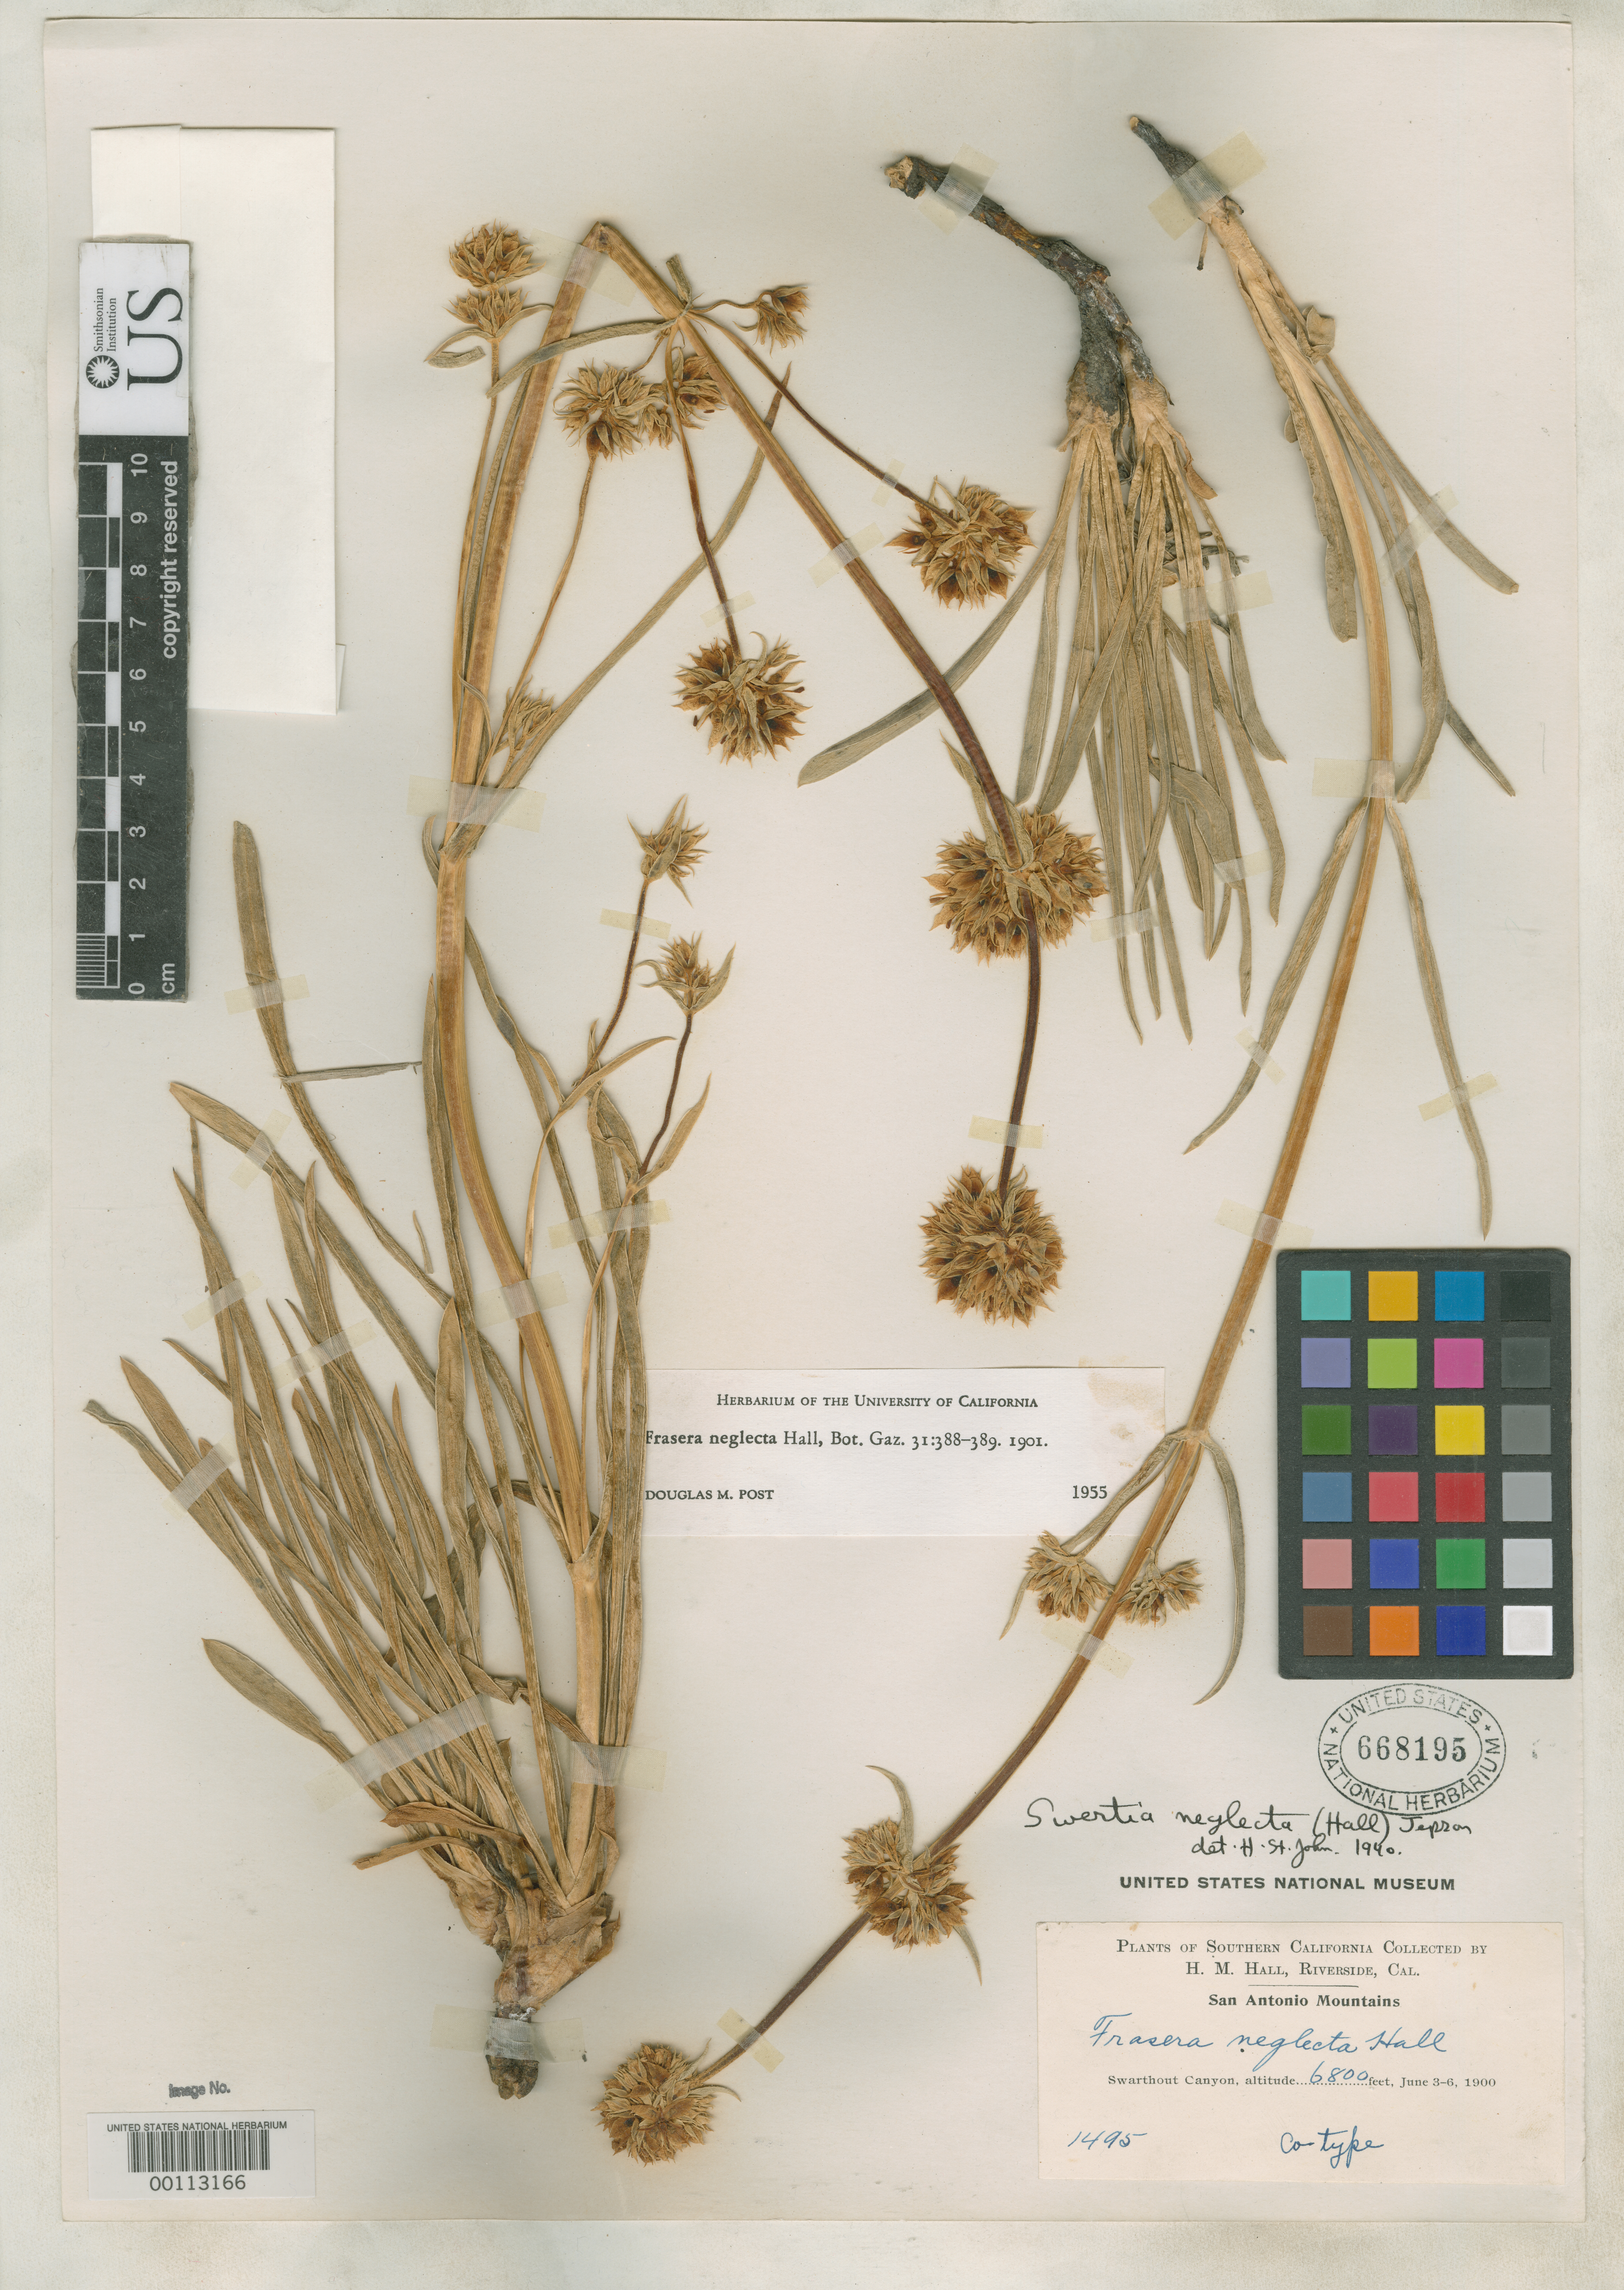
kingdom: Plantae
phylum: Tracheophyta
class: Magnoliopsida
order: Gentianales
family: Gentianaceae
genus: Frasera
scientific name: Frasera neglecta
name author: H.M. Hall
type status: Isotype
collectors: H. M. Hall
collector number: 1495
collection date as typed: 03 Jun 1900 to 06 Jun 1900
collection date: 1900-06-03/1900-06-06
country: United States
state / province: California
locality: Swarthout Canyon, San Antonio Mts.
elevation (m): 2070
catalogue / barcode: US 668195